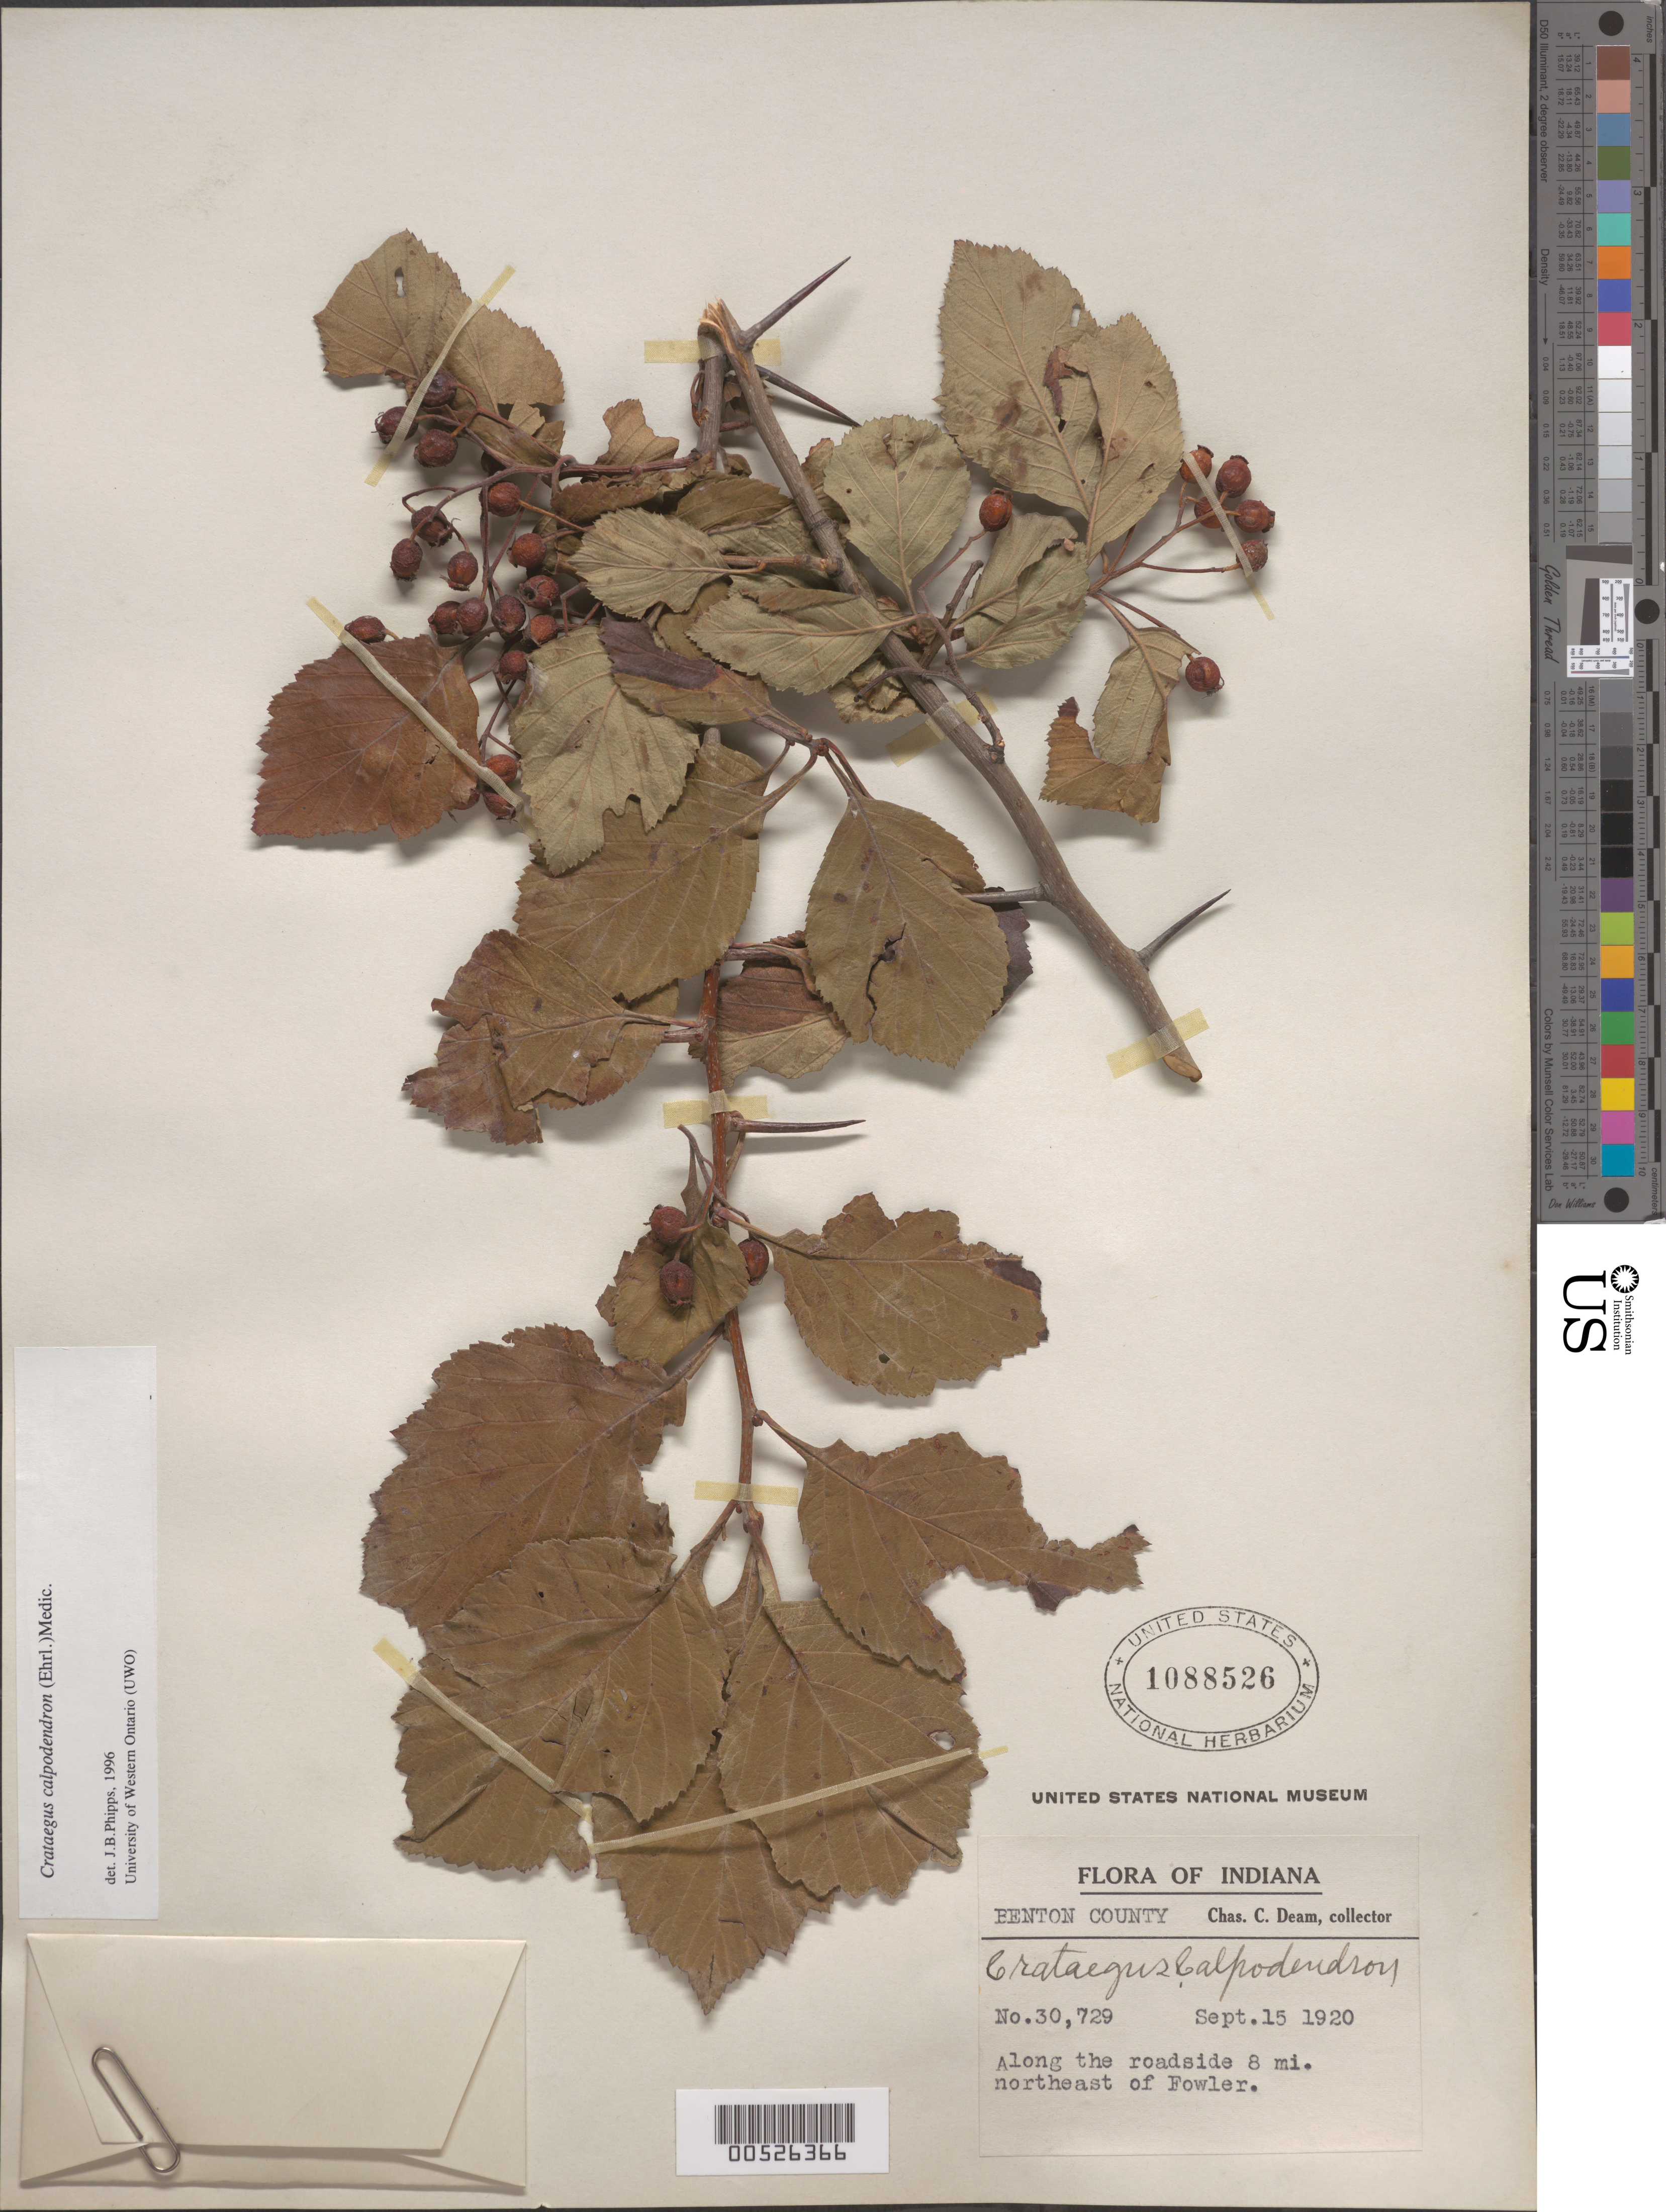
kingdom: Plantae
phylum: Tracheophyta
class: Magnoliopsida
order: Rosales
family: Rosaceae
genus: Crataegus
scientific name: Crataegus calpodendron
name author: (Ehrh.) Medik.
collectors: C. C. Deam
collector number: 30729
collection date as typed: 15 Sep 1920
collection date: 1920-09-15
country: United States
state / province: Indiana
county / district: Benton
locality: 8 mi. NE of Fowler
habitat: Along the roadside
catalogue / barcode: US 1088526